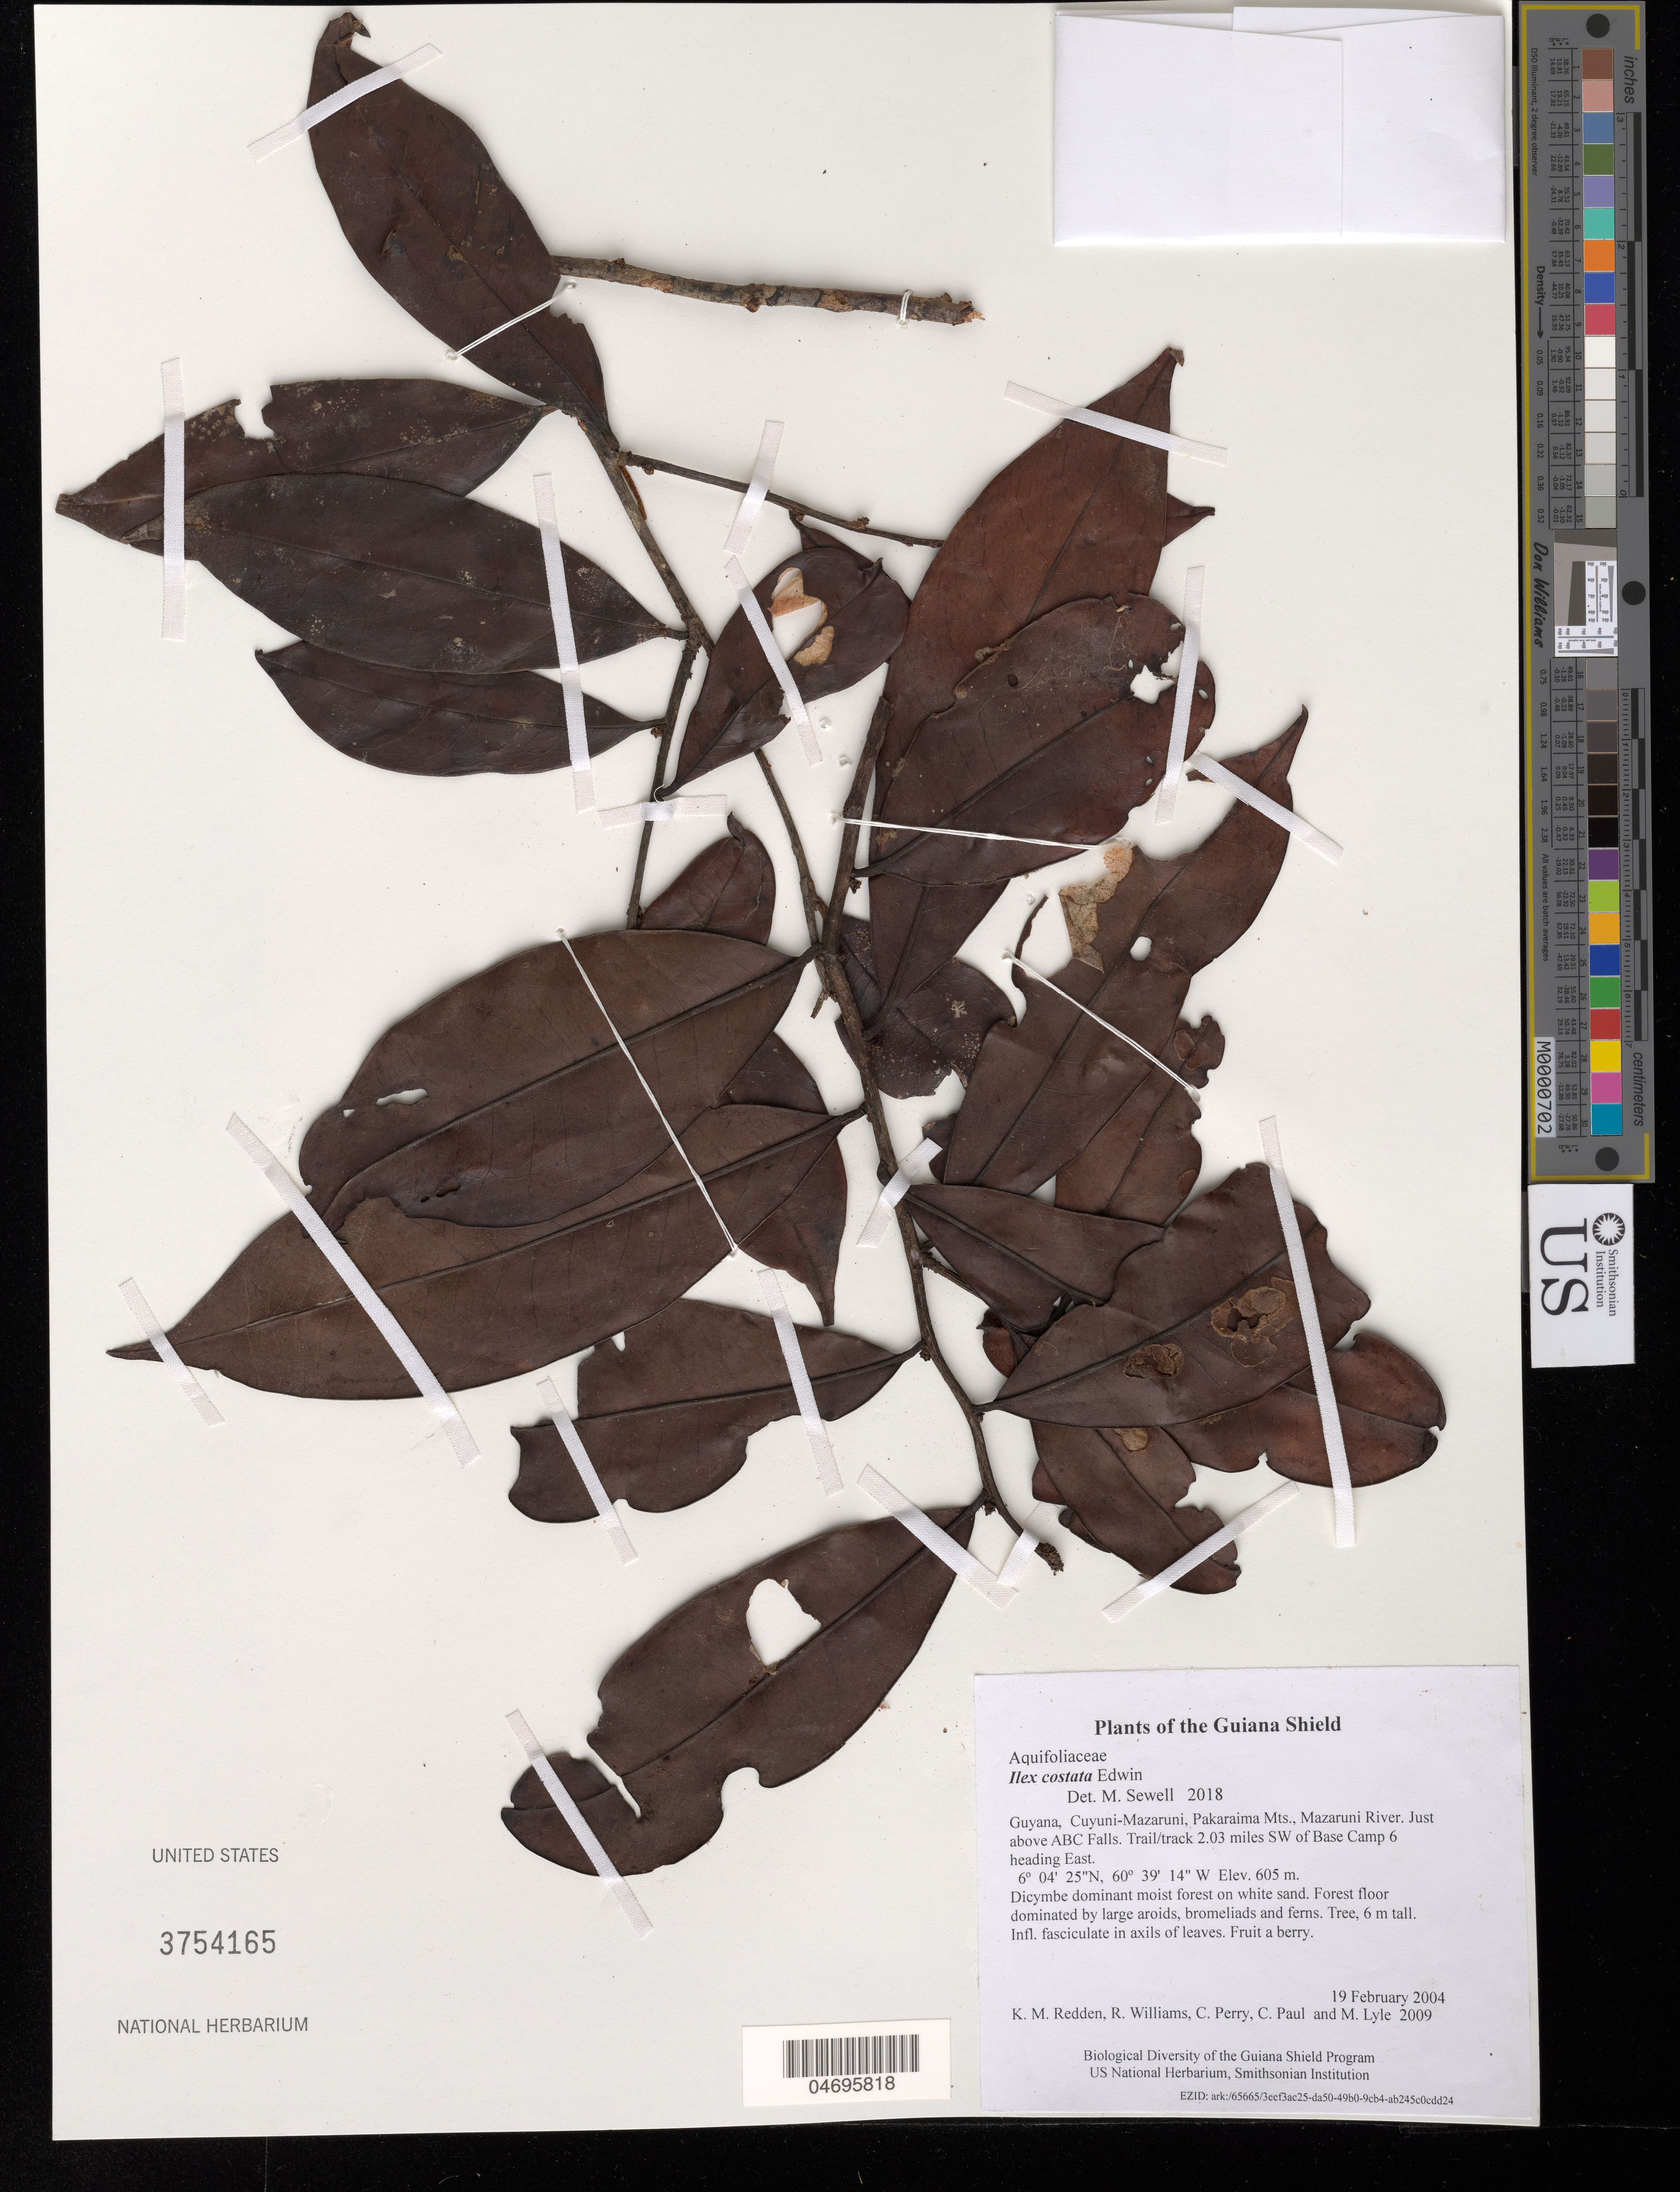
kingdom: Plantae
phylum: Tracheophyta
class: Magnoliopsida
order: Aquifoliales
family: Aquifoliaceae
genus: Ilex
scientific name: Ilex costata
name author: Edwin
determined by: Sewell, M.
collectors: K. M. Redden, R. Williams, C. Perry, C. Paul & M. Lyle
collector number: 2009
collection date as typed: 19 February 2004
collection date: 2004-02-19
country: Guyana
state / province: Cuyuni-Mazaruni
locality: Pakaraima Mts., Mazaruni River. Just above ABC Falls. Trail/track 2.03 miles SW of Base Camp 6 heading East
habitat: Dicymbe dominant moist forest on white sand. Forest floor dominated by large aroids, bromeliads and ferns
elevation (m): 605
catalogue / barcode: US 3754165